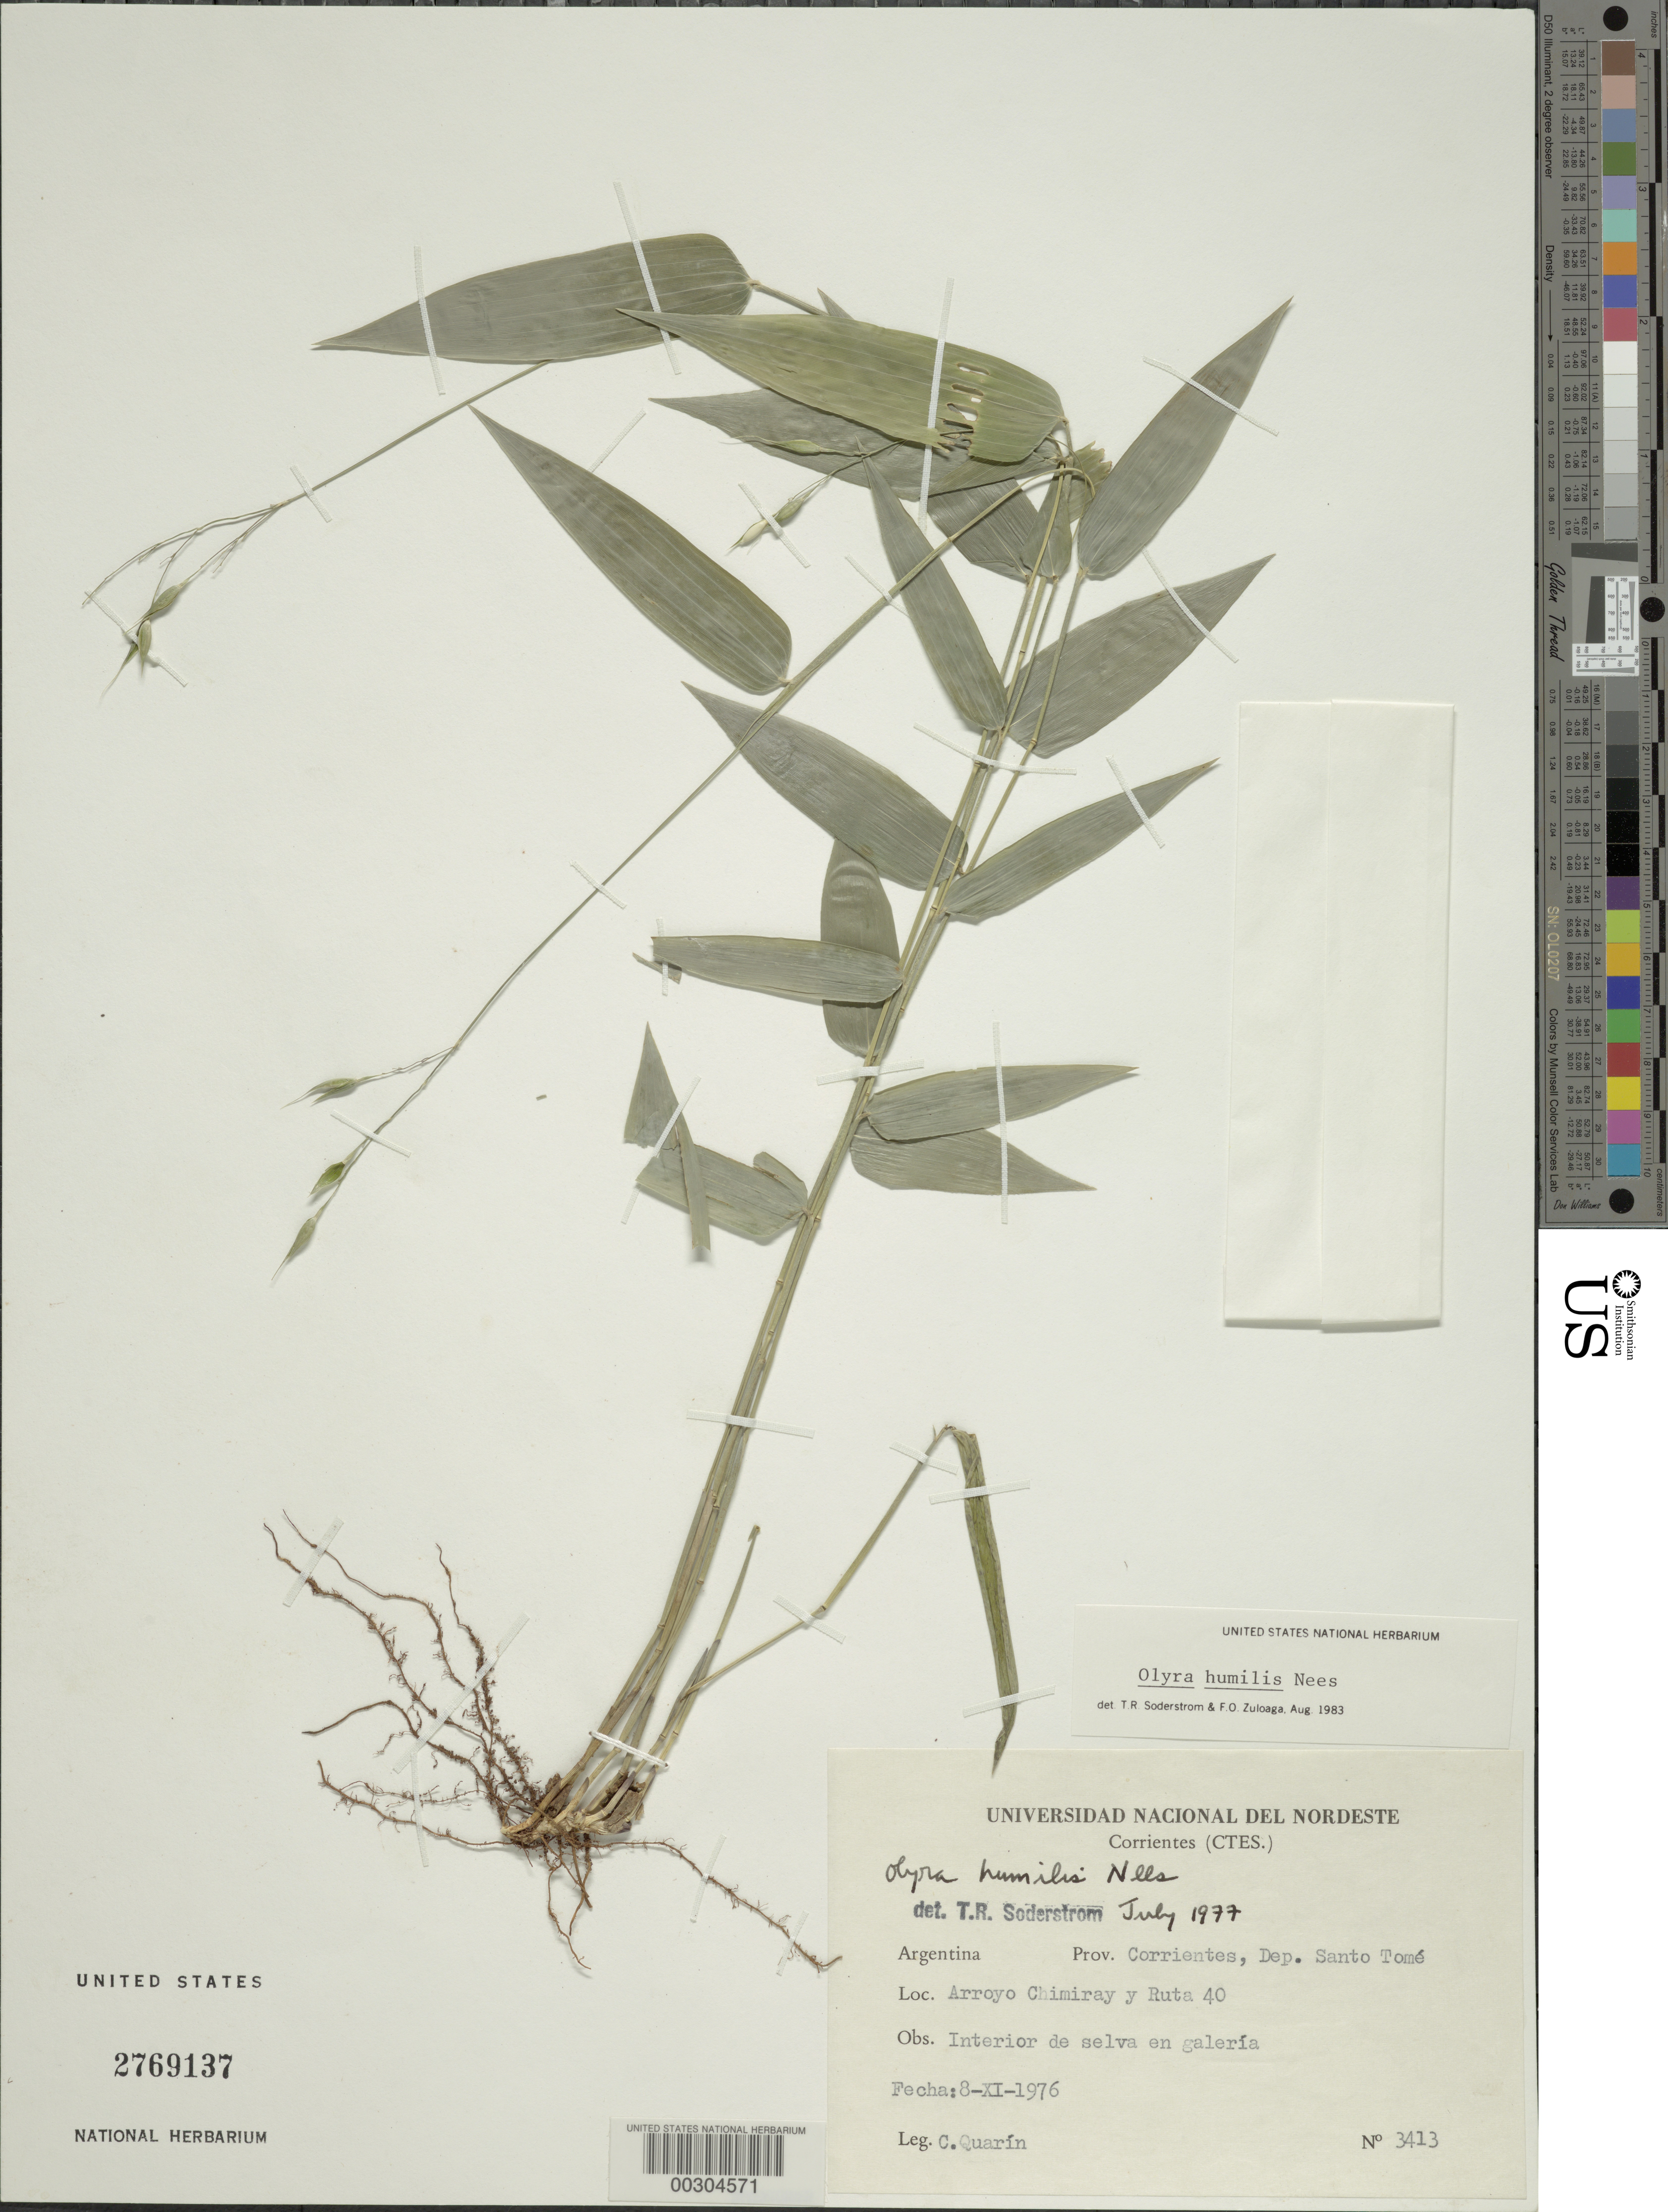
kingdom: Plantae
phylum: Tracheophyta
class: Liliopsida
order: Poales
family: Poaceae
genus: Olyra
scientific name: Olyra humilis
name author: Nees in Mart.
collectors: C. Quarin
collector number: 3413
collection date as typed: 08 Nov 1976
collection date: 1976-11-08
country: Argentina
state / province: Corrientes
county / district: Santo Tomé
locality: Ruta 40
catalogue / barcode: US 2769137